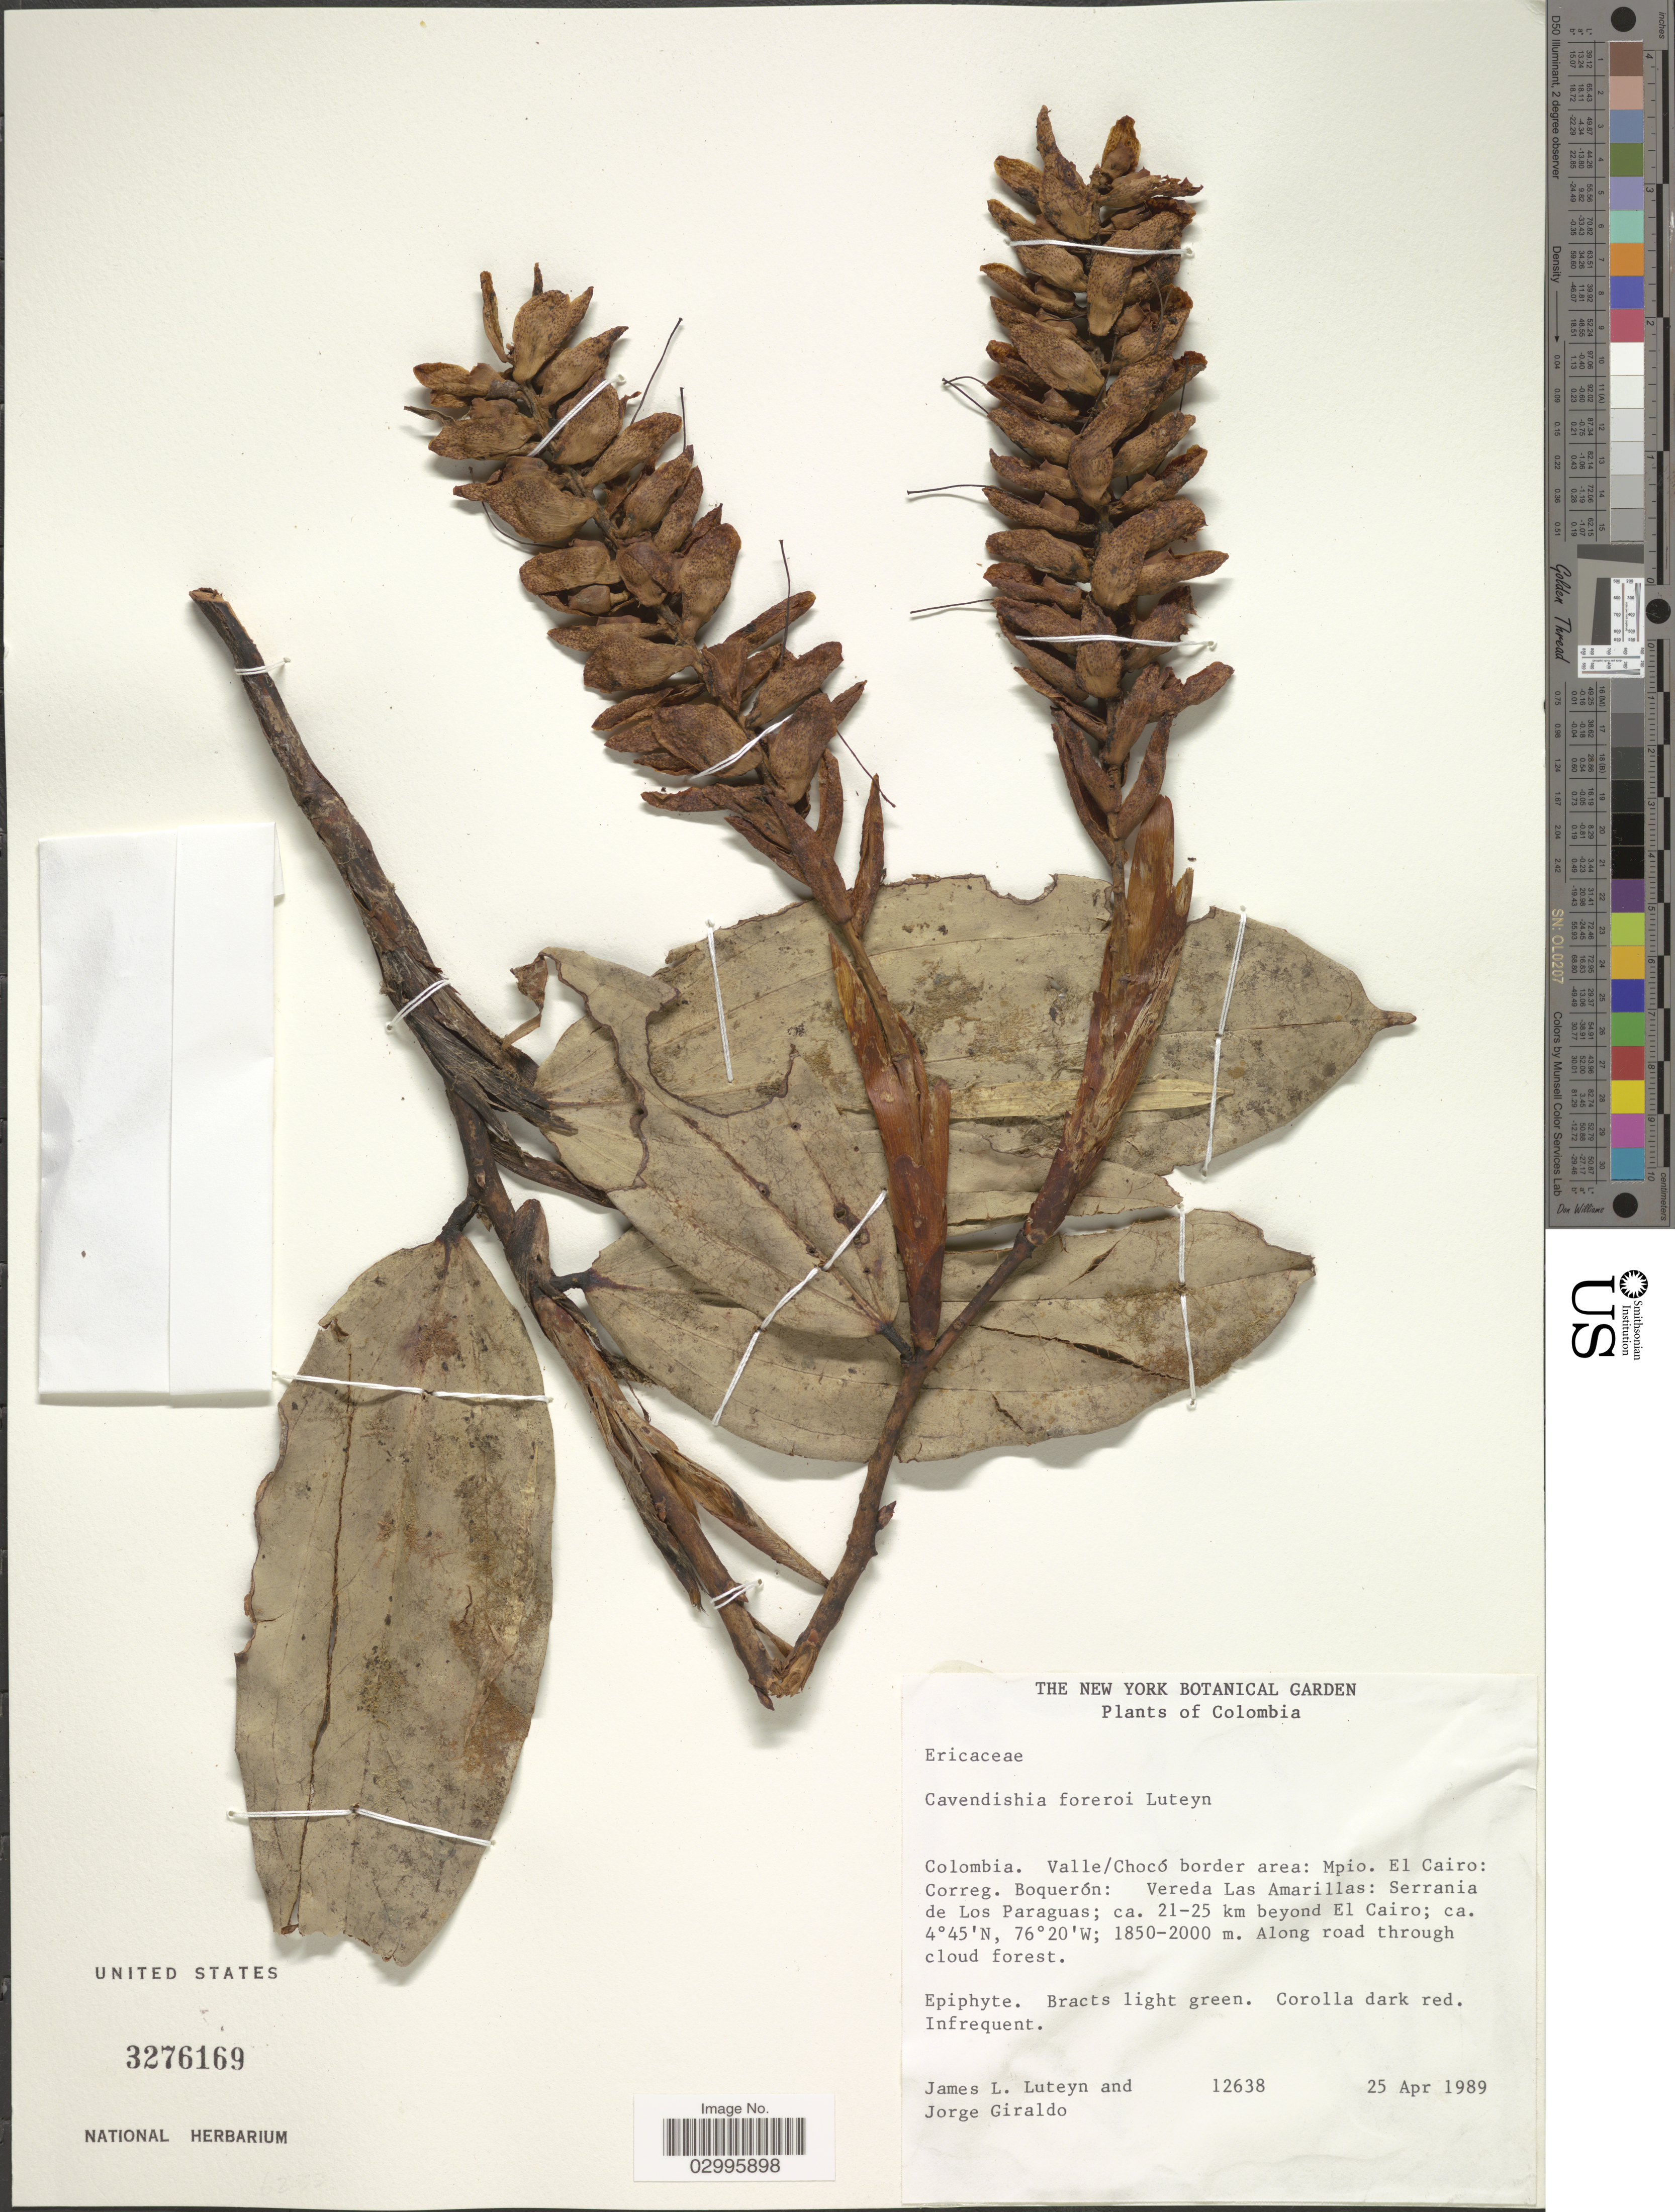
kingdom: Plantae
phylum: Tracheophyta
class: Magnoliopsida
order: Ericales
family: Ericaceae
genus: Cavendishia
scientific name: Cavendishia erythrostegia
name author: Luteyn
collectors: J. Luteyn & J. Giraldo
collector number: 12638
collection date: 1989-04-25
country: Colombia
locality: Valle/Chocó border area: Mpio. El Cairo: Correg. Boquerón: Vereda Las Amarillas: Serrania de Los Paraguas; ca. 21-25 km beyond El Cairo. Along road through cloud forest.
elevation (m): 1850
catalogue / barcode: US 3276169